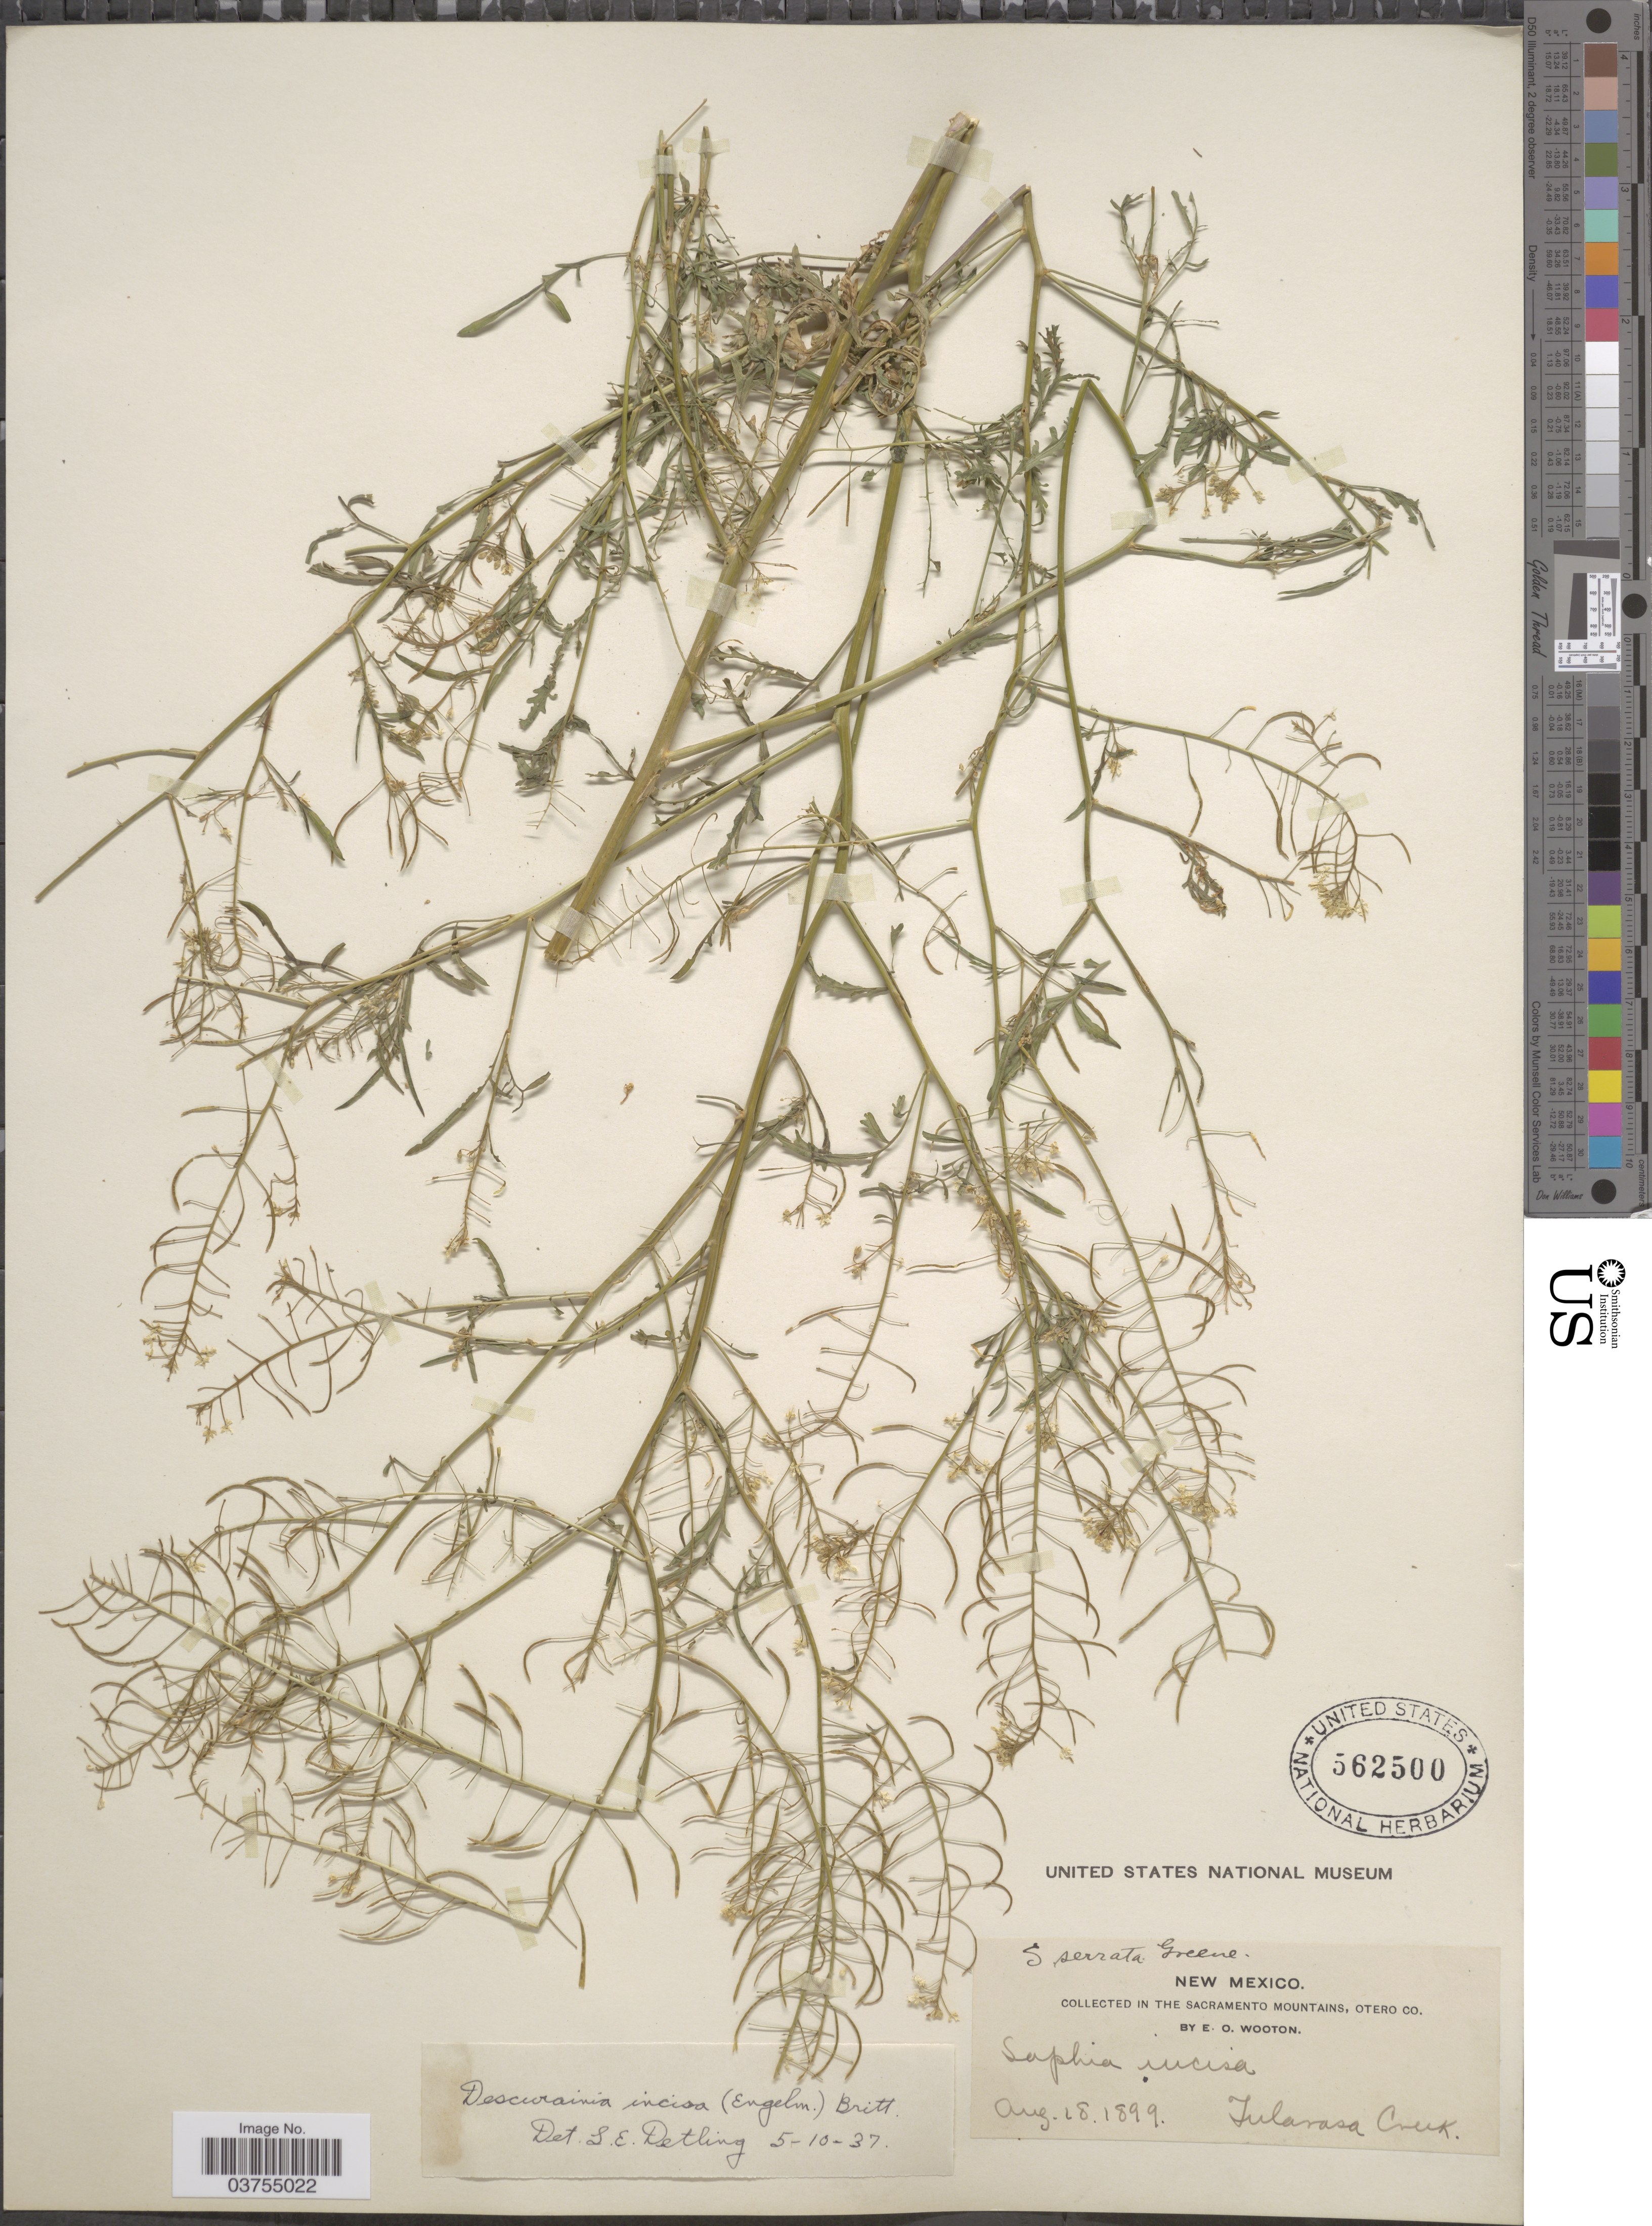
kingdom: Plantae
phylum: Tracheophyta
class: Magnoliopsida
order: Brassicales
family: Brassicaceae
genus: Descurainia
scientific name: Descurainia richardsonii subsp. incisa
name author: (Engelm. ex A. Gray) Detling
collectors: E. O. Wooton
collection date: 1899-08-18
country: United States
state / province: New Mexico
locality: The Sacramento Mountains, Otero Co. Tularasa Creek.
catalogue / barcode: US 562500